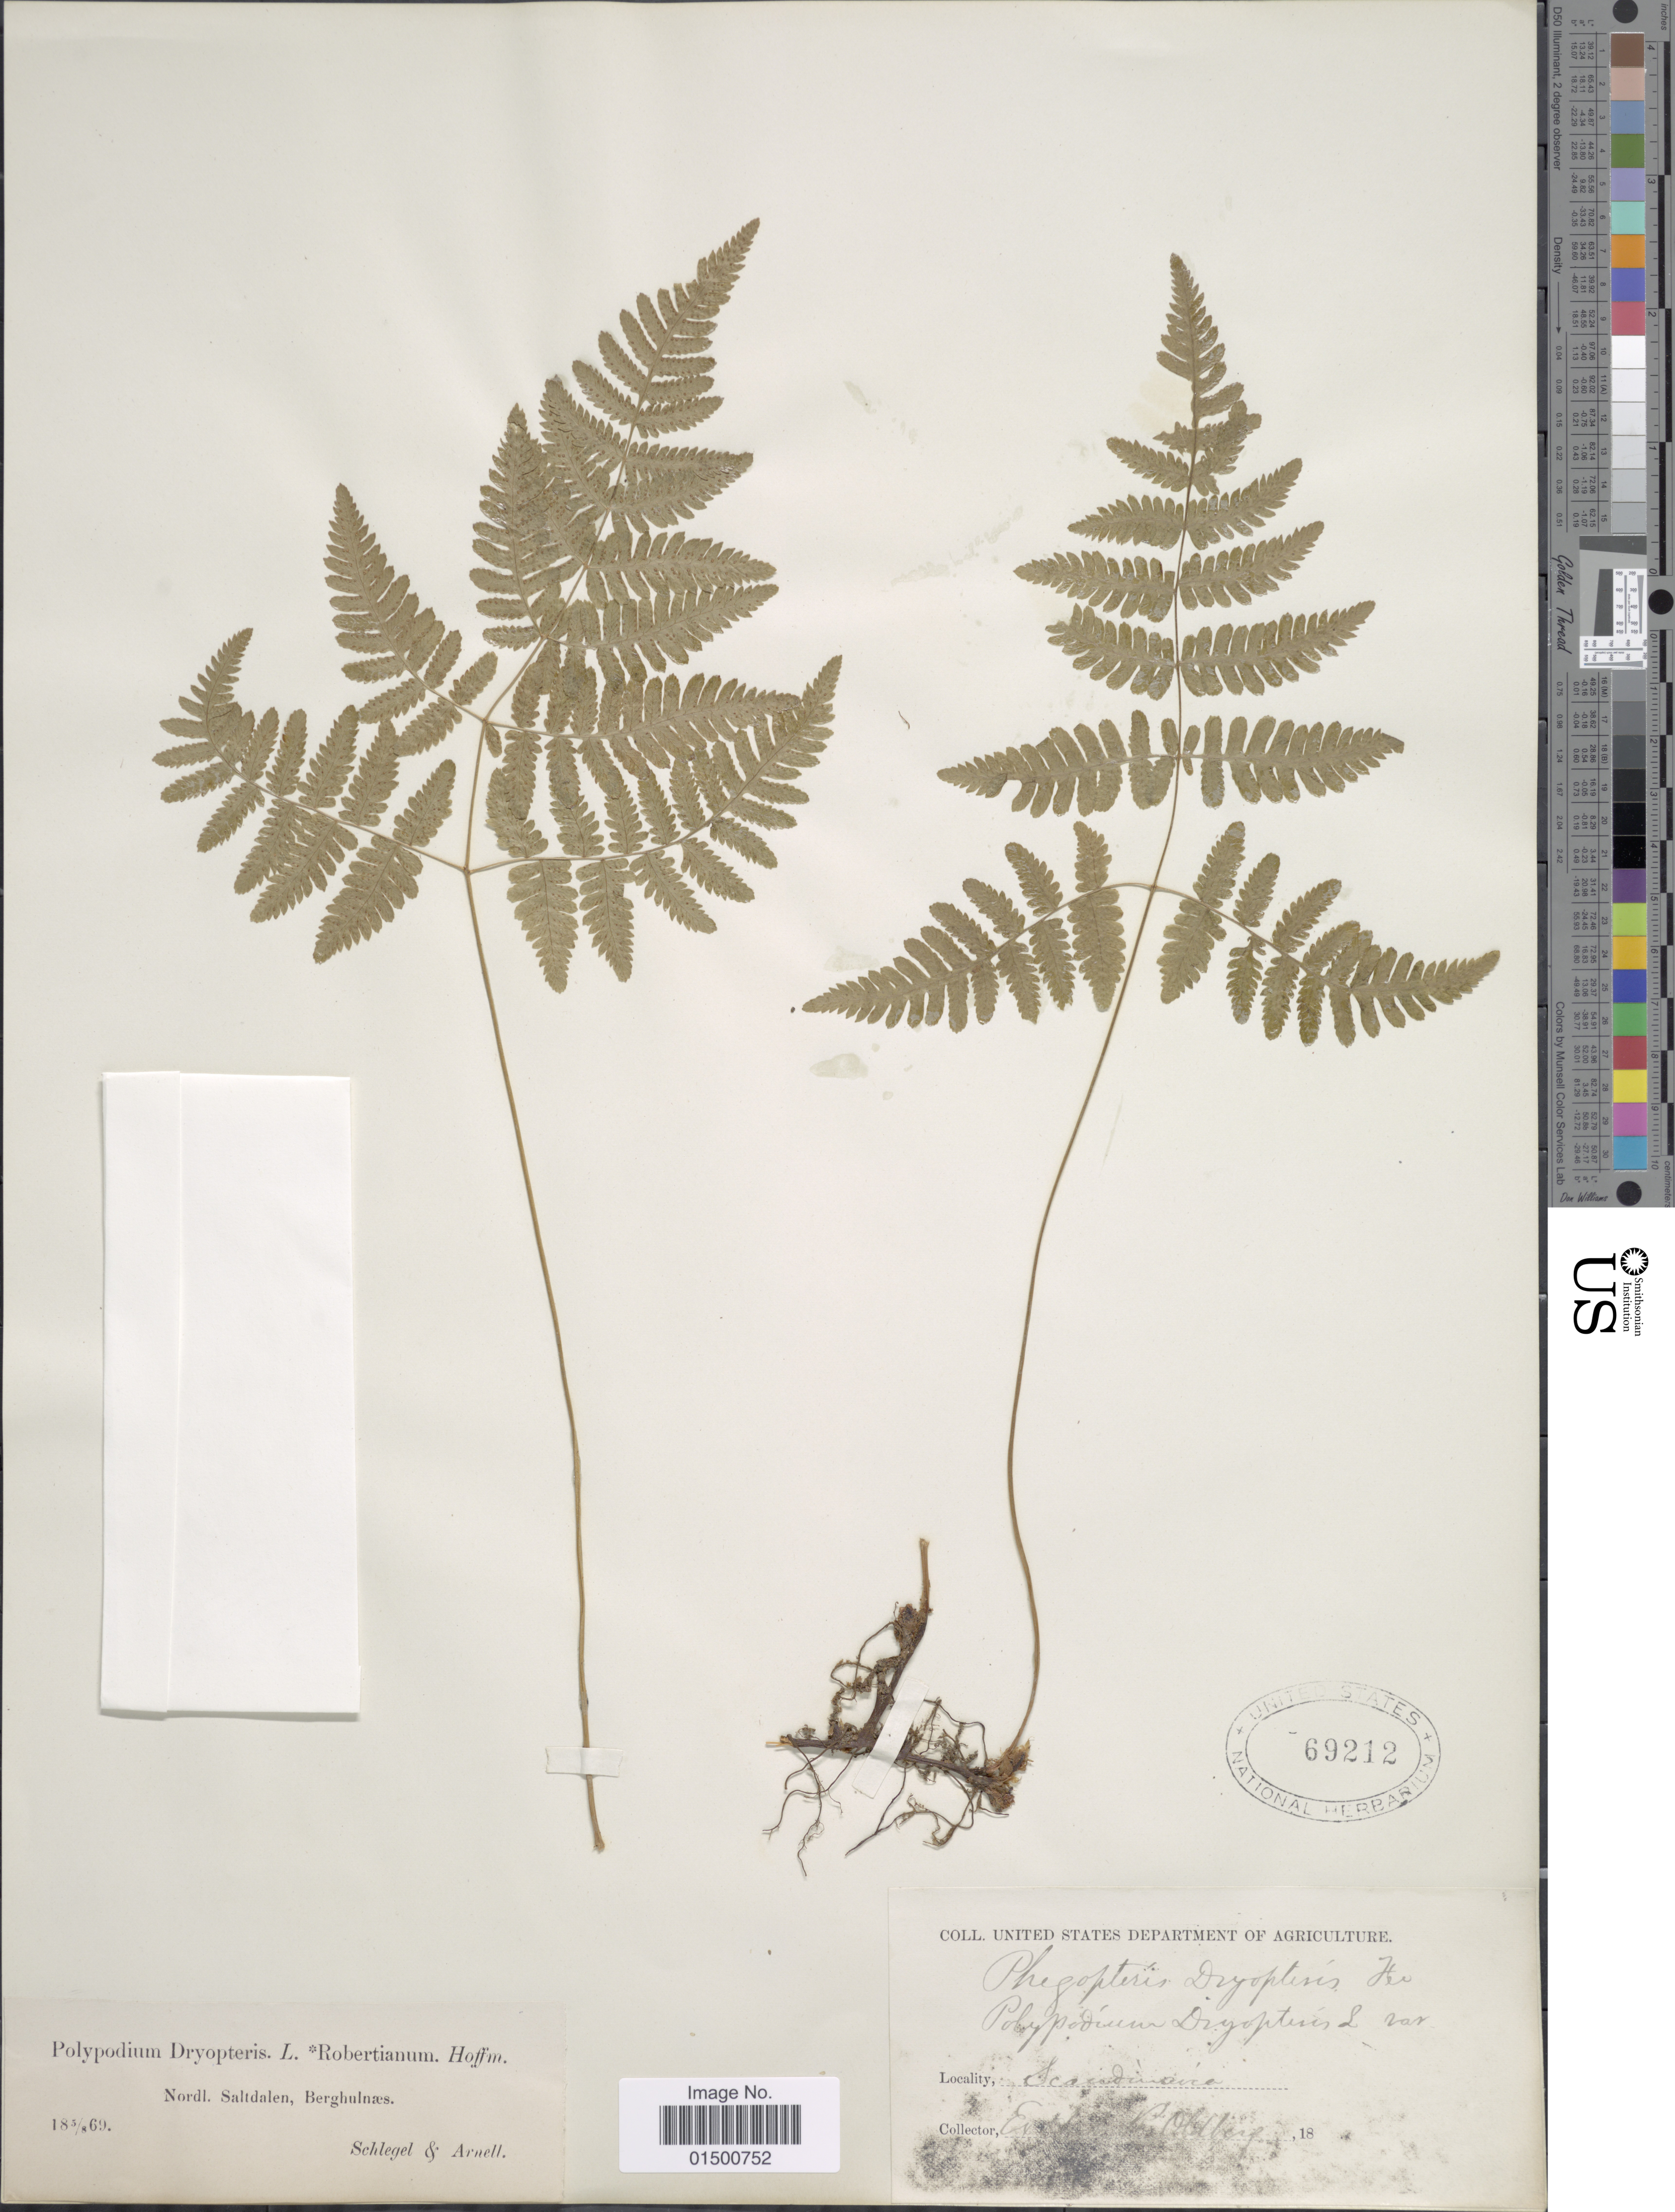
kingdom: Plantae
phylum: Tracheophyta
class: Polypodiopsida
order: Polypodiales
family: Cystopteridaceae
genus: Gymnocarpium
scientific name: Gymnocarpium robertianum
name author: (Hoffm.) Newman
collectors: Schlegel & Arnell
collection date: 1869-08-05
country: Norway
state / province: Nordland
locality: Nordl. Saltdalen, Berghulnaes.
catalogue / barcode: US 69212